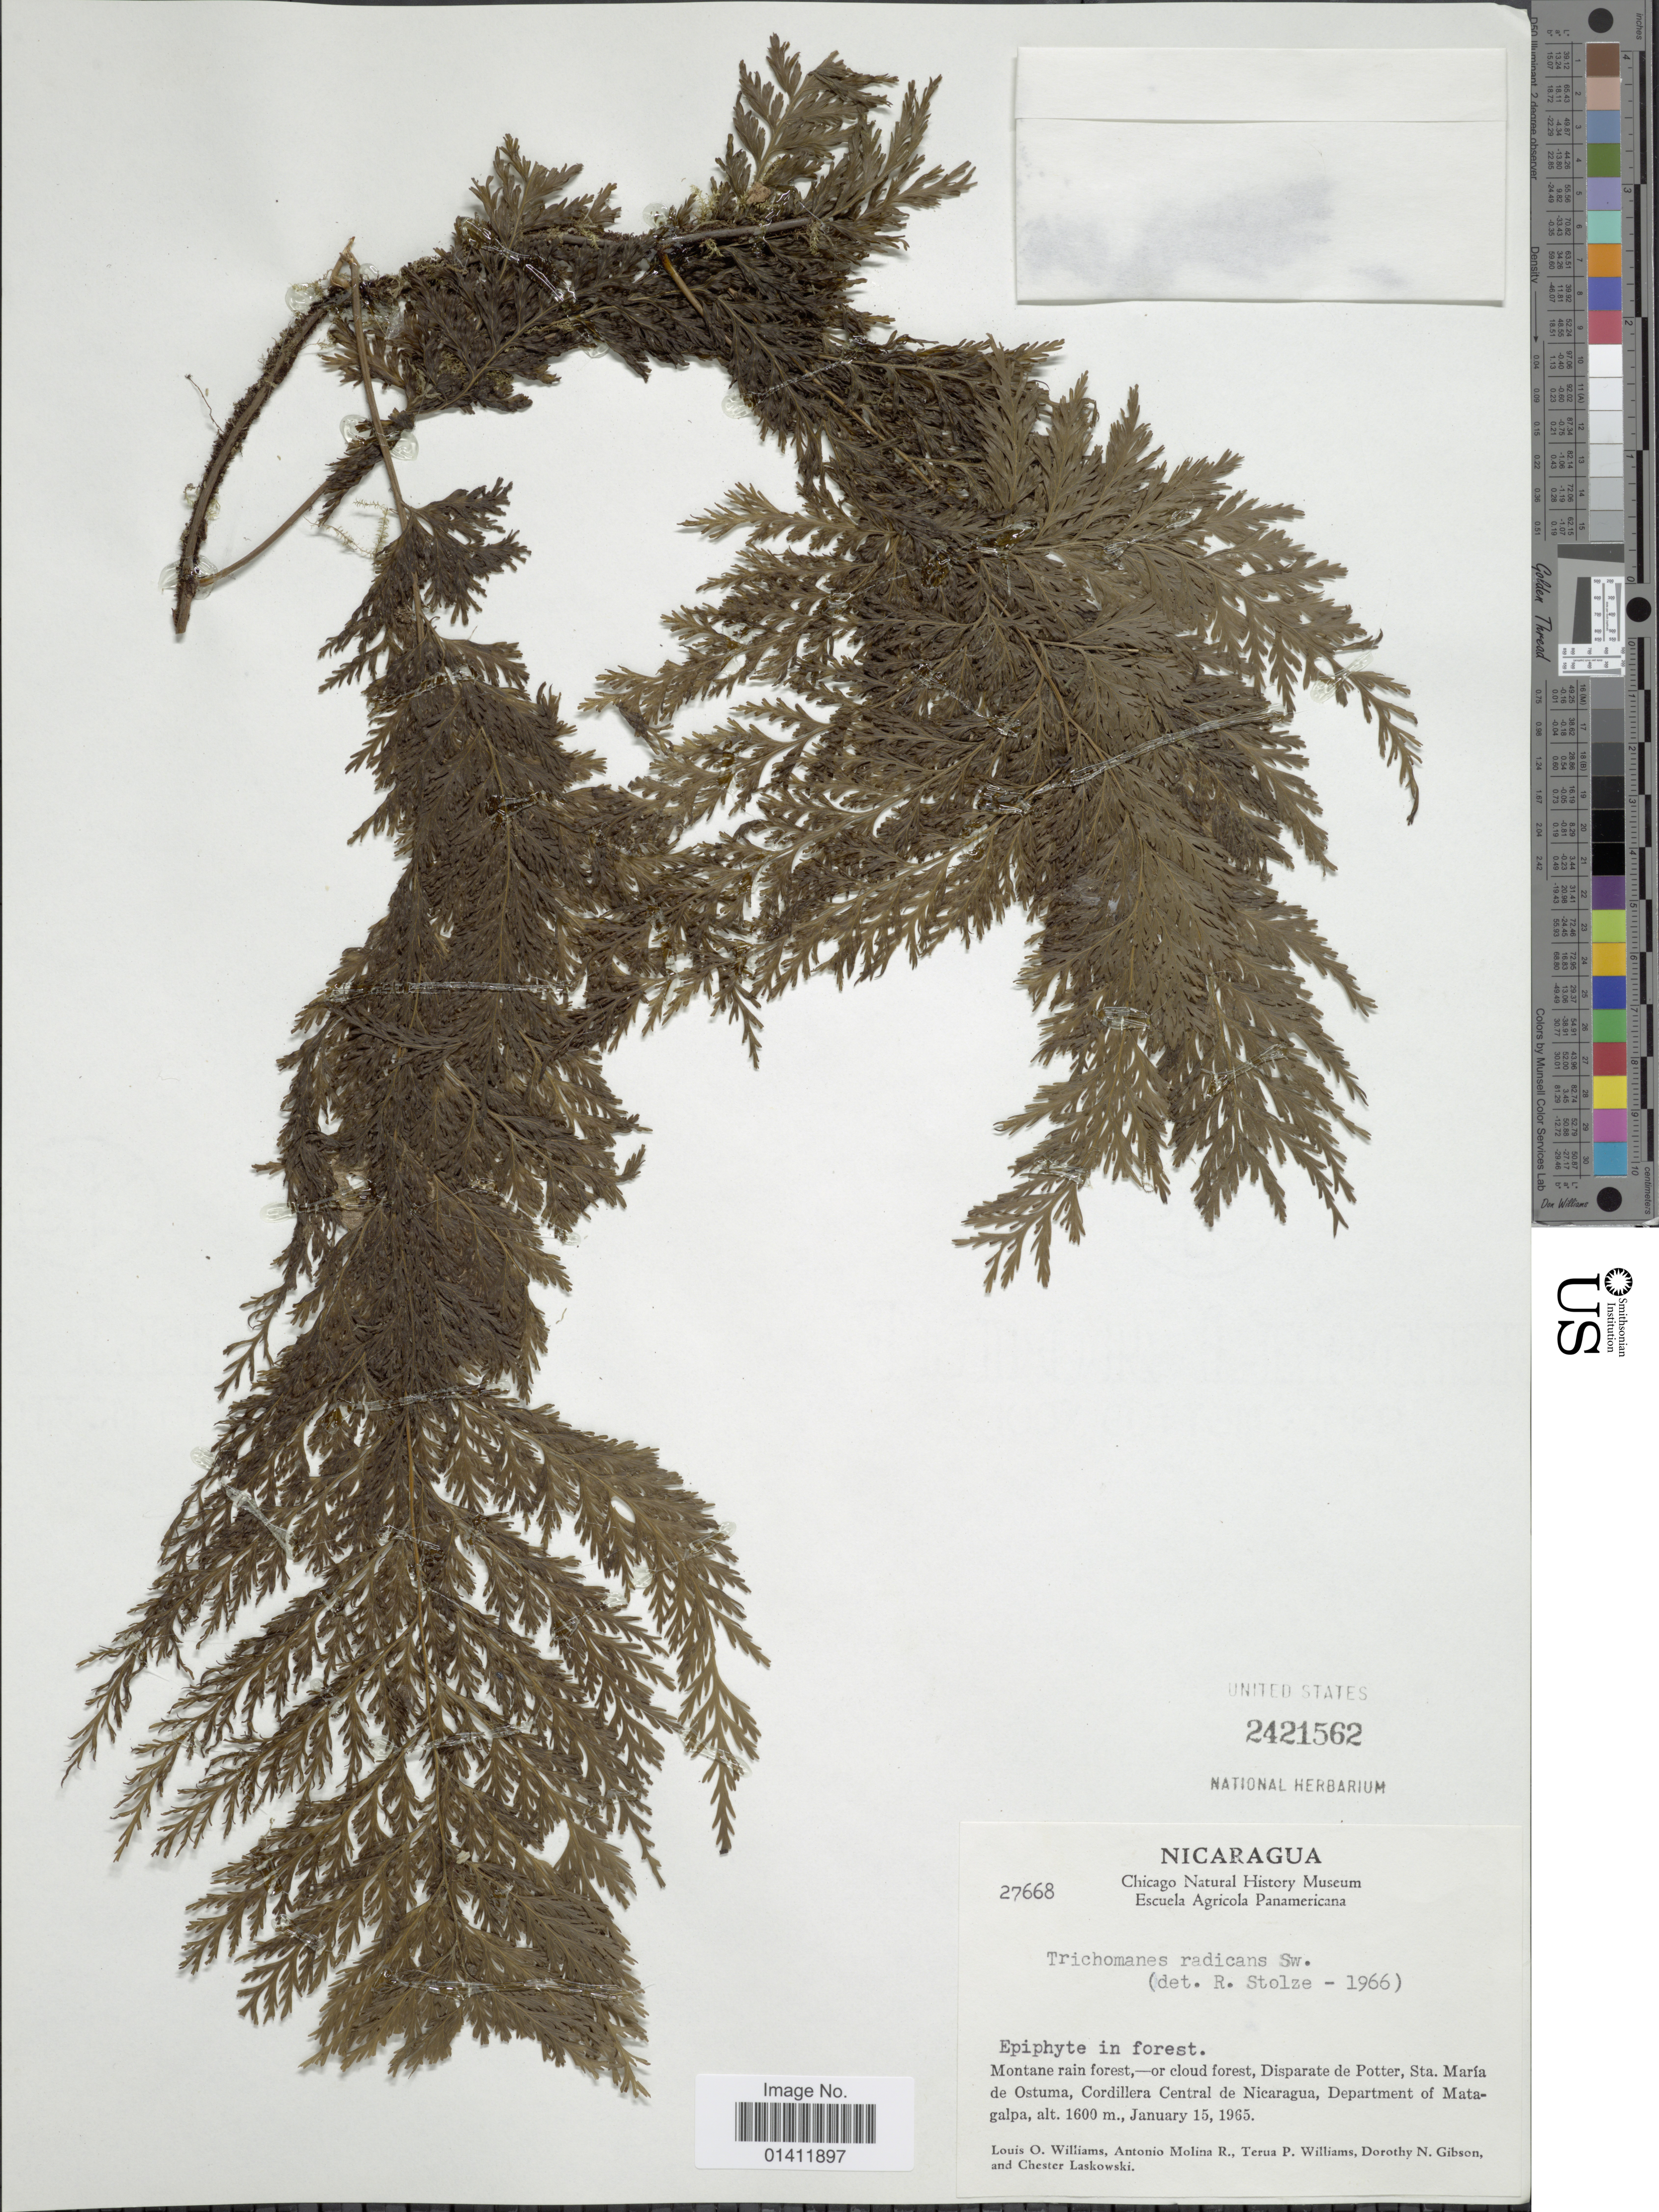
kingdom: Plantae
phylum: Tracheophyta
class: Polypodiopsida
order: Hymenophyllales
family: Hymenophyllaceae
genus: Vandenboschia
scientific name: Vandenboschia radicans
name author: (Sw.) Copel.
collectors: L. O. Williams, A. Molina R., T. P. Williams, D. N. Gibson & C. Laskowski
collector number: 27668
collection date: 1965-01-15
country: Nicaragua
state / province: Matagalpa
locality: Disparate de Potter, Sta. Maria de Ostuma, Cordillera Central de Nicaragua, Department of Matagalpa.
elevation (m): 1600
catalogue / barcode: US 2421562